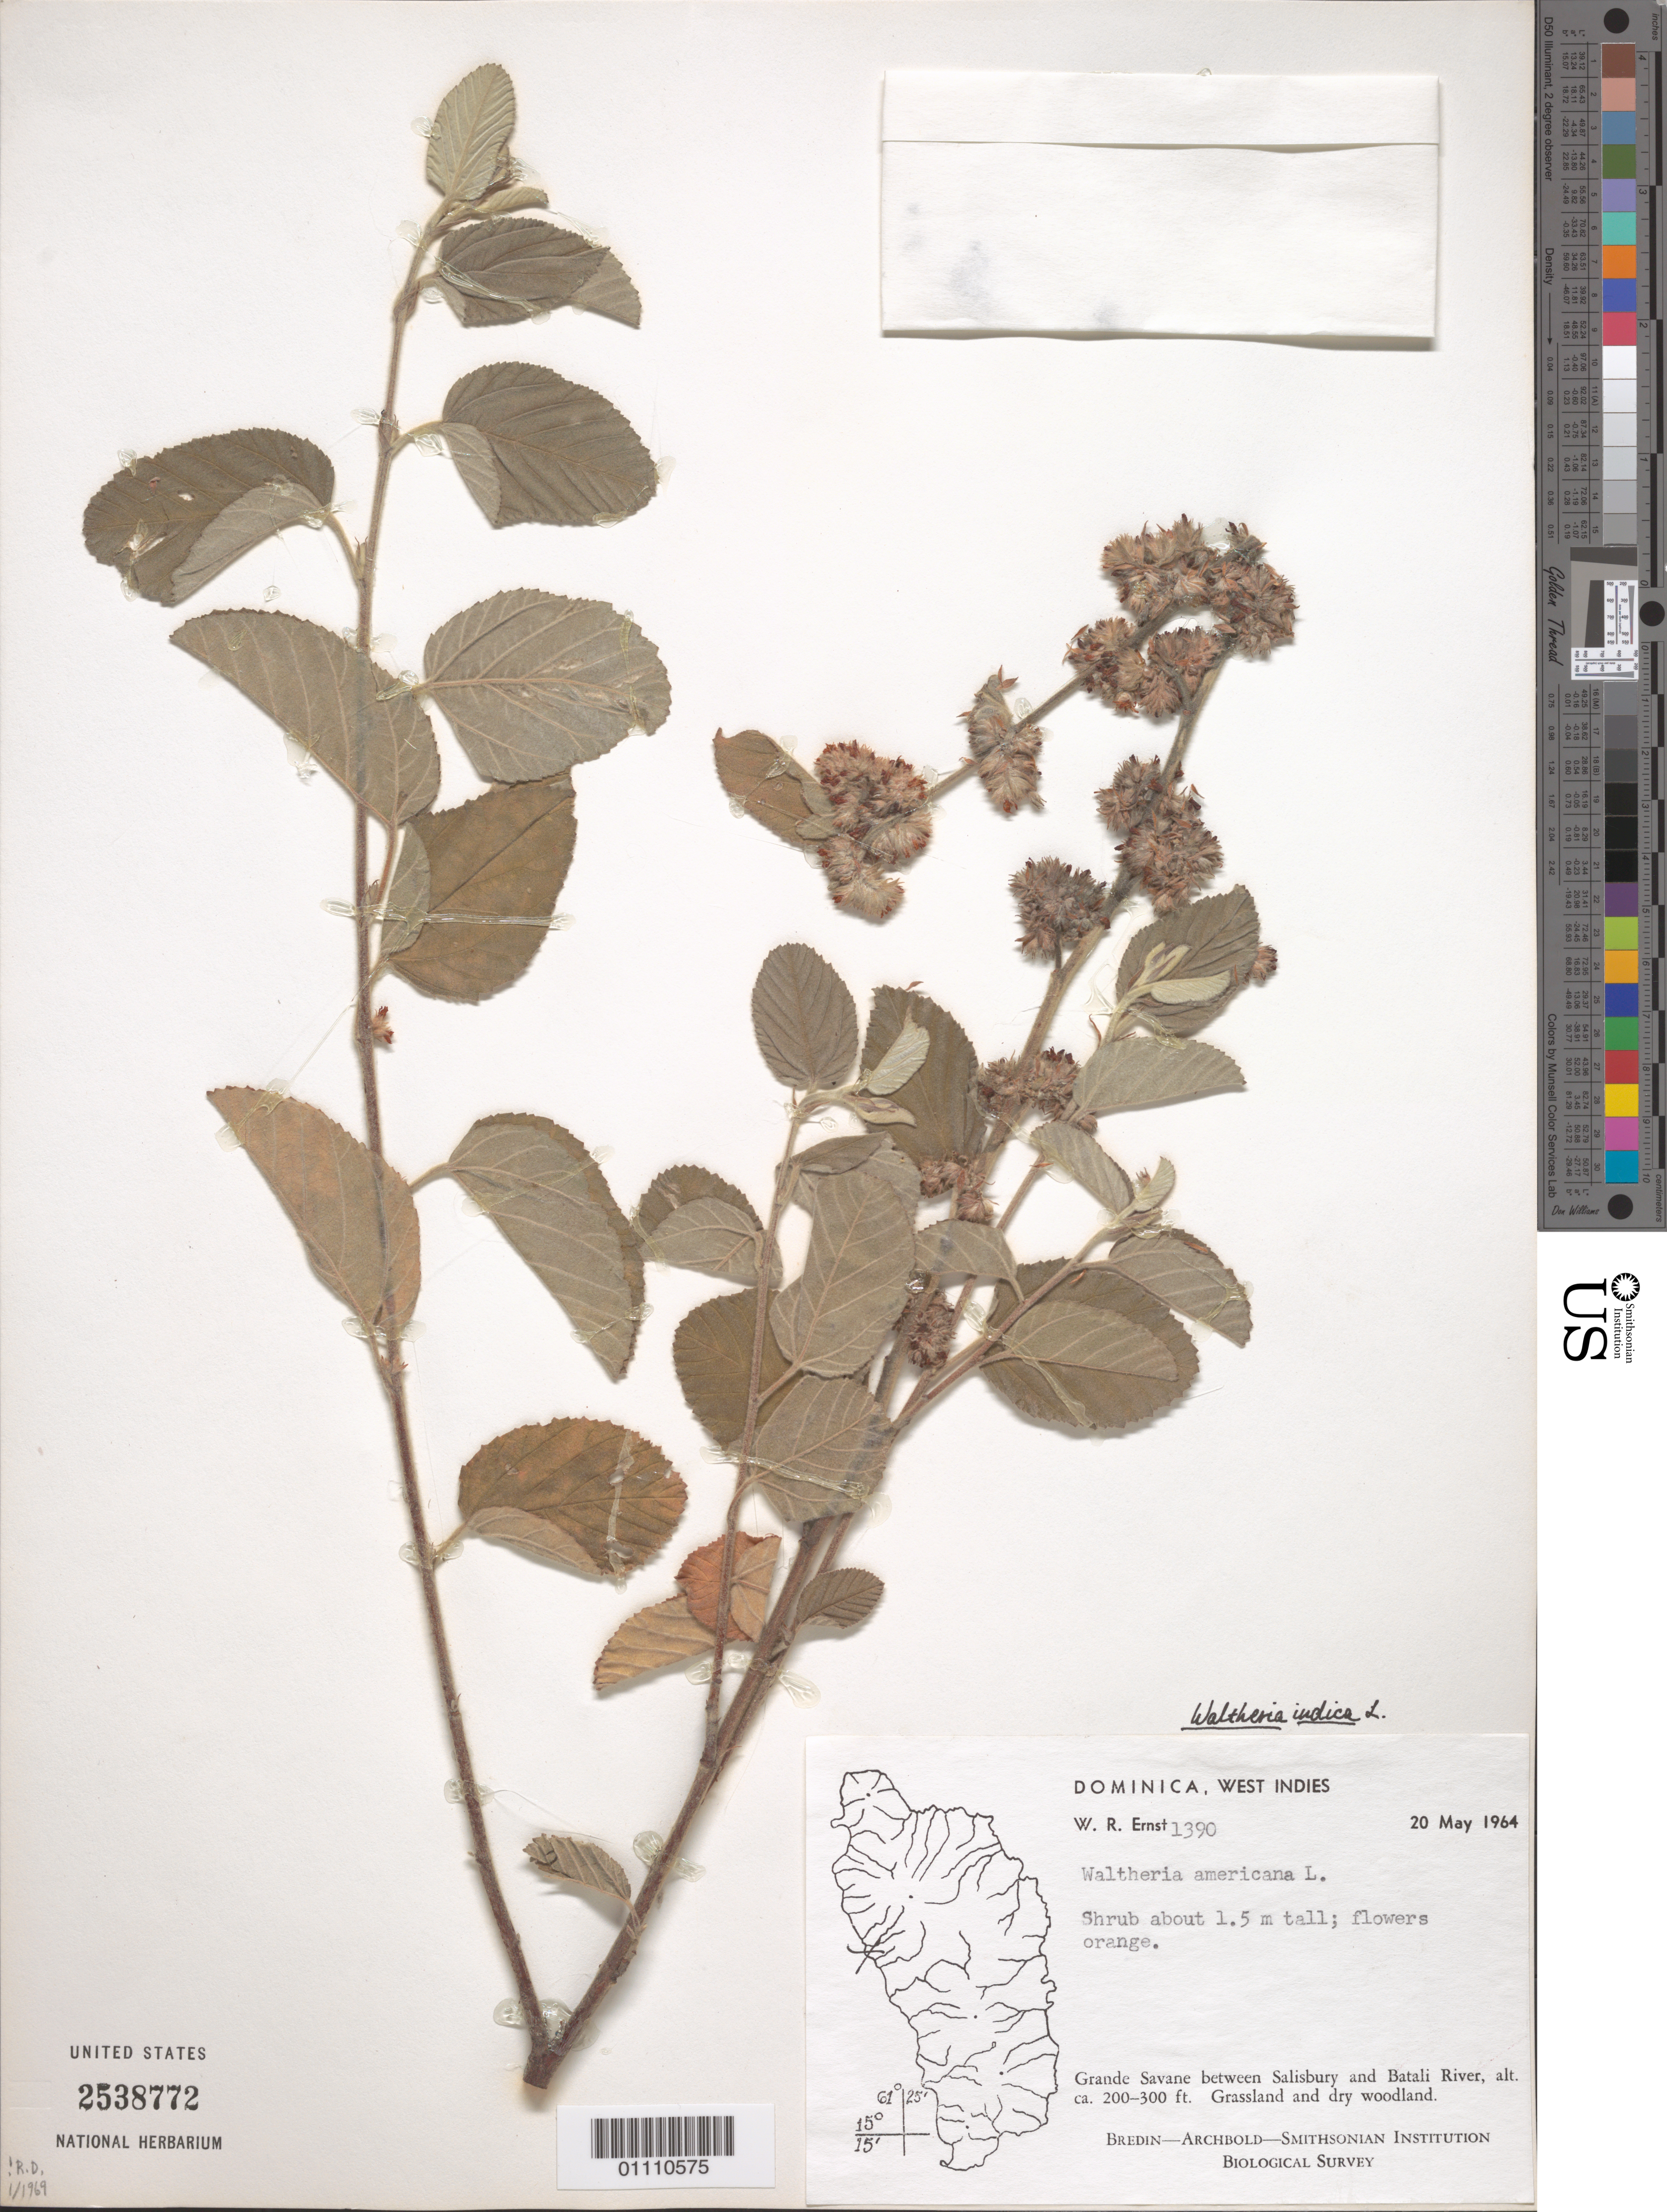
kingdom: Plantae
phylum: Tracheophyta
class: Magnoliopsida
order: Malvales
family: Malvaceae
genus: Waltheria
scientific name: Waltheria indica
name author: L.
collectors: W. R. Ernst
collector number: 1390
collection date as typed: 20 May 1964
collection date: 1964-05-20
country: Dominica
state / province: St. Joseph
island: Dominica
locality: Grande Savane between Salisbury and Batali River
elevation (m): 61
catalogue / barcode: US 2538772